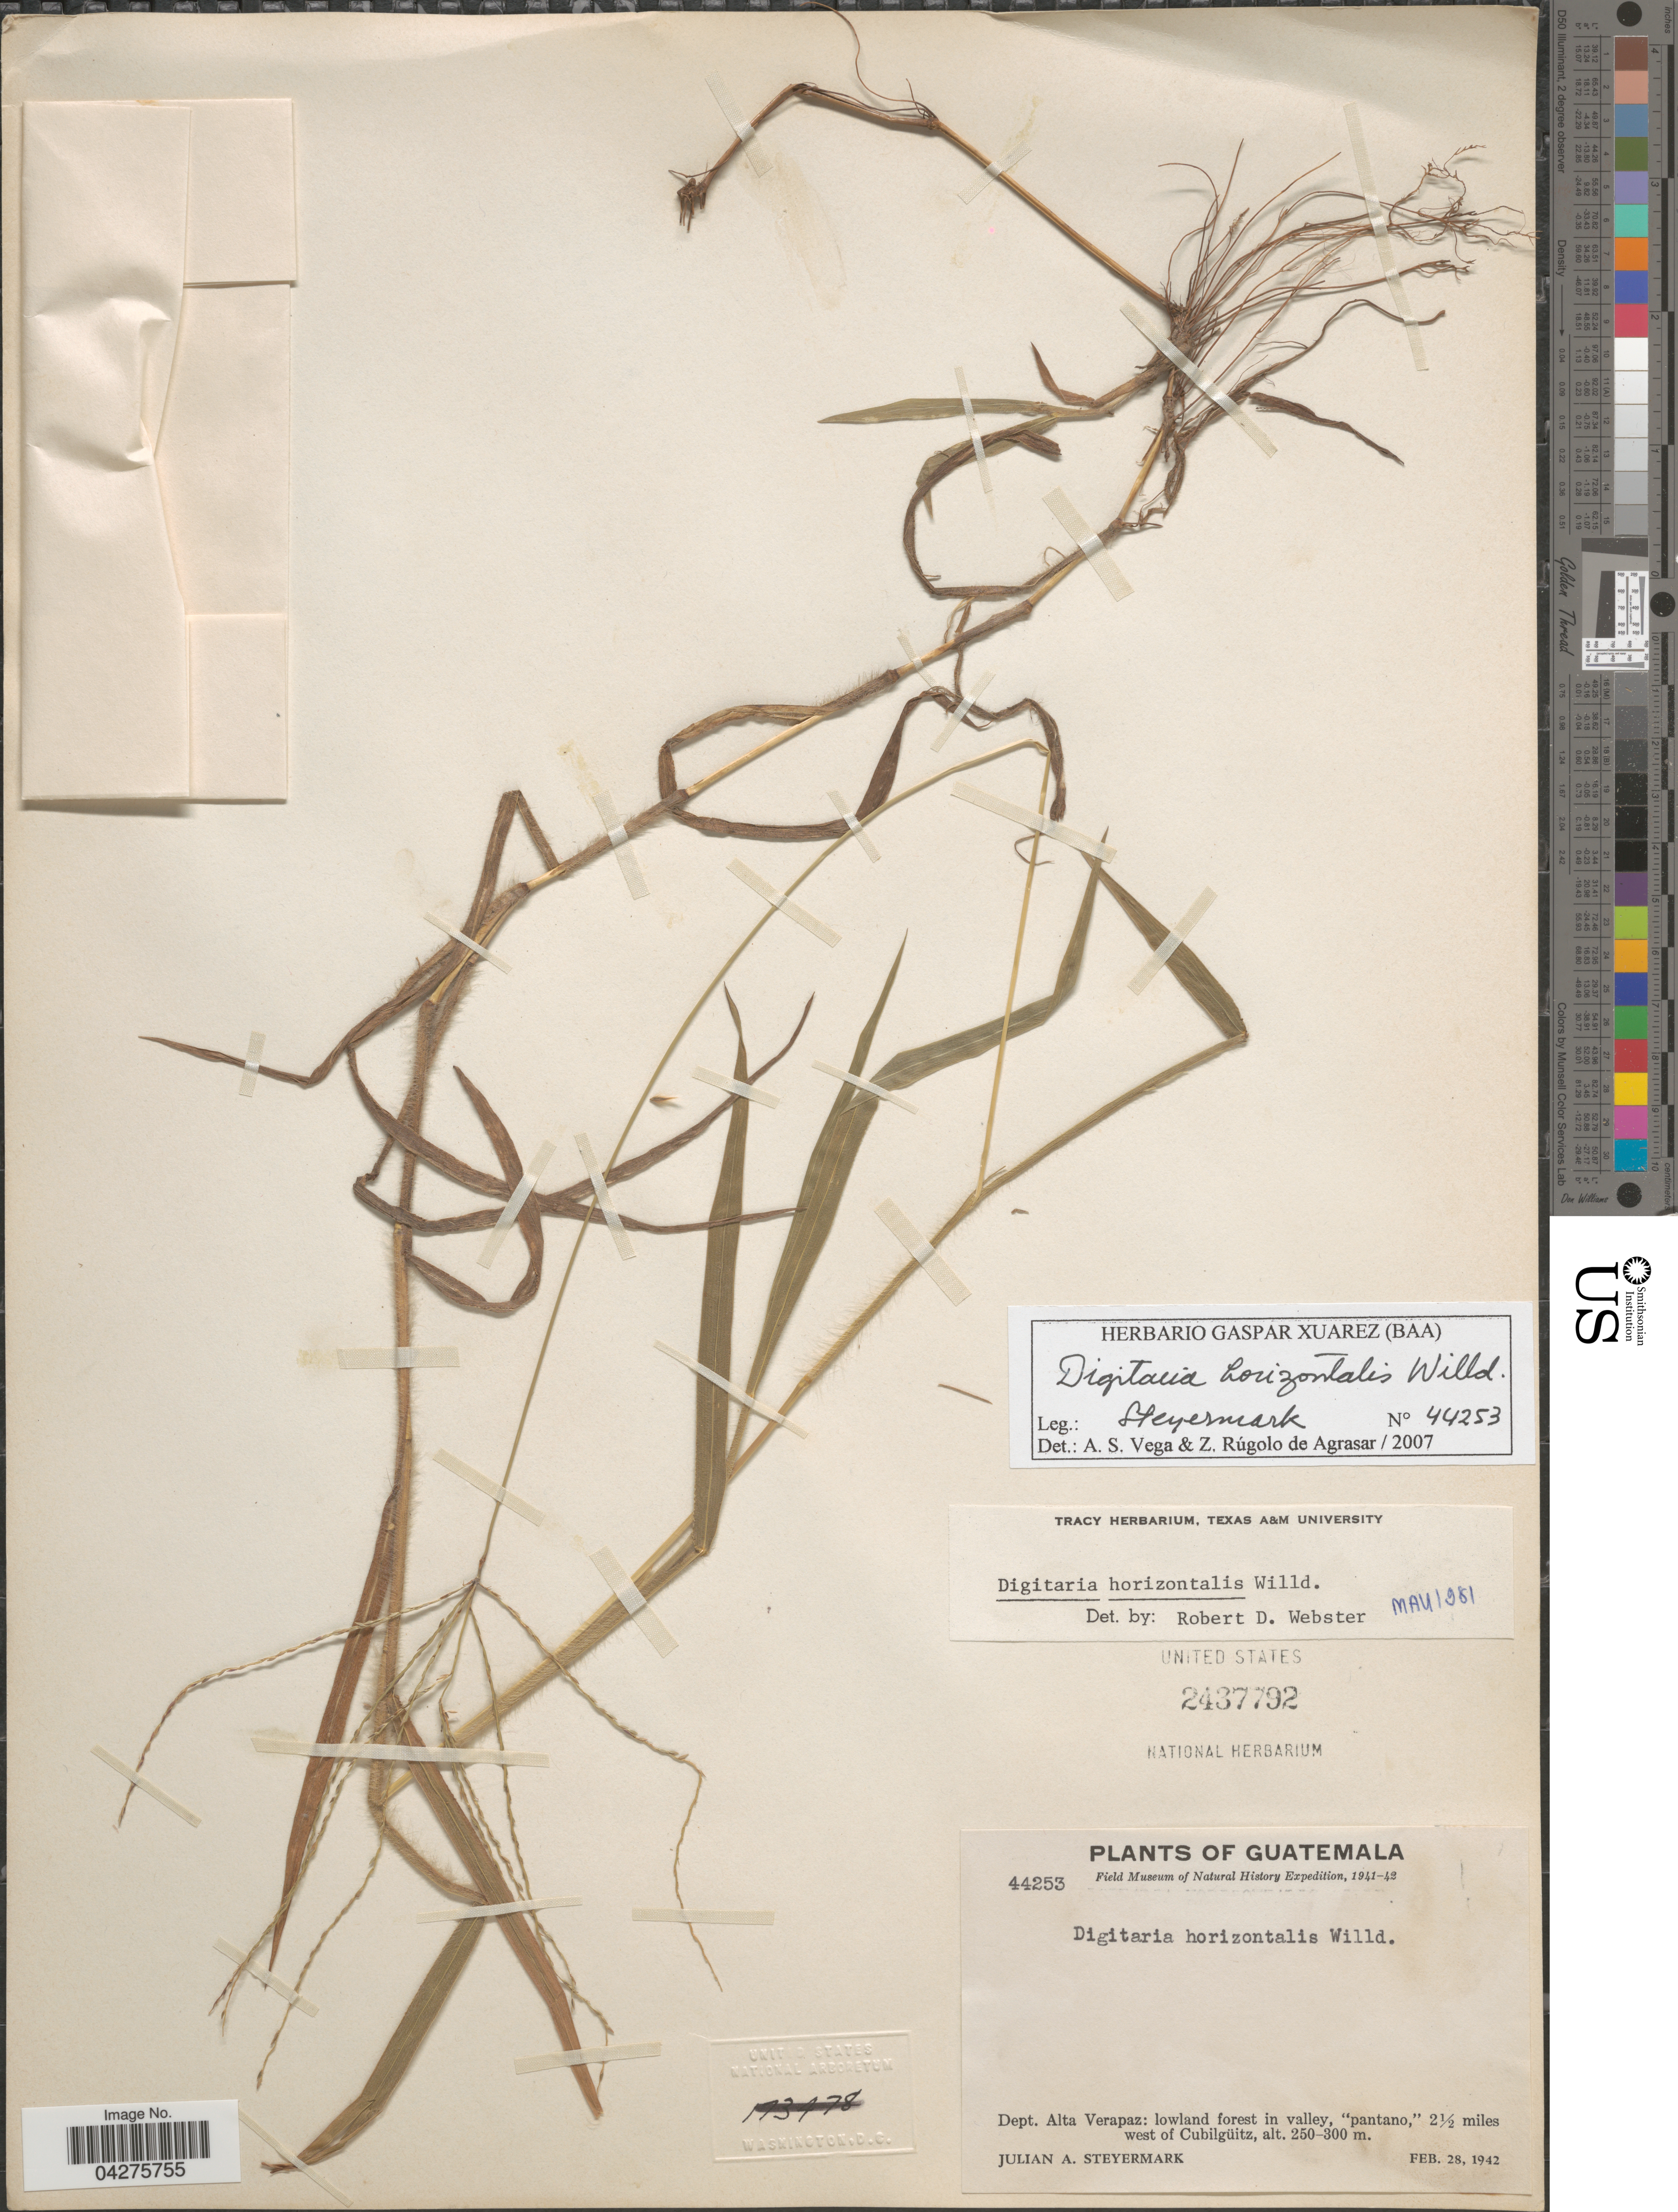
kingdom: Plantae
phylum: Tracheophyta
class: Liliopsida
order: Poales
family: Poaceae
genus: Digitaria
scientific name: Digitaria horizontalis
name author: Willd.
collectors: J. Steyermark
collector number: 44253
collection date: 1942-02-28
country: Guatemala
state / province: Alta Verapaz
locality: Field Museum of Natural History Expedition, 1941-42. Dept. Alta Verapaz: lowland forest, in valley, "pantano," 2½ miles west of Cubilgüitz.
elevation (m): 250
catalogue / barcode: US 2437792